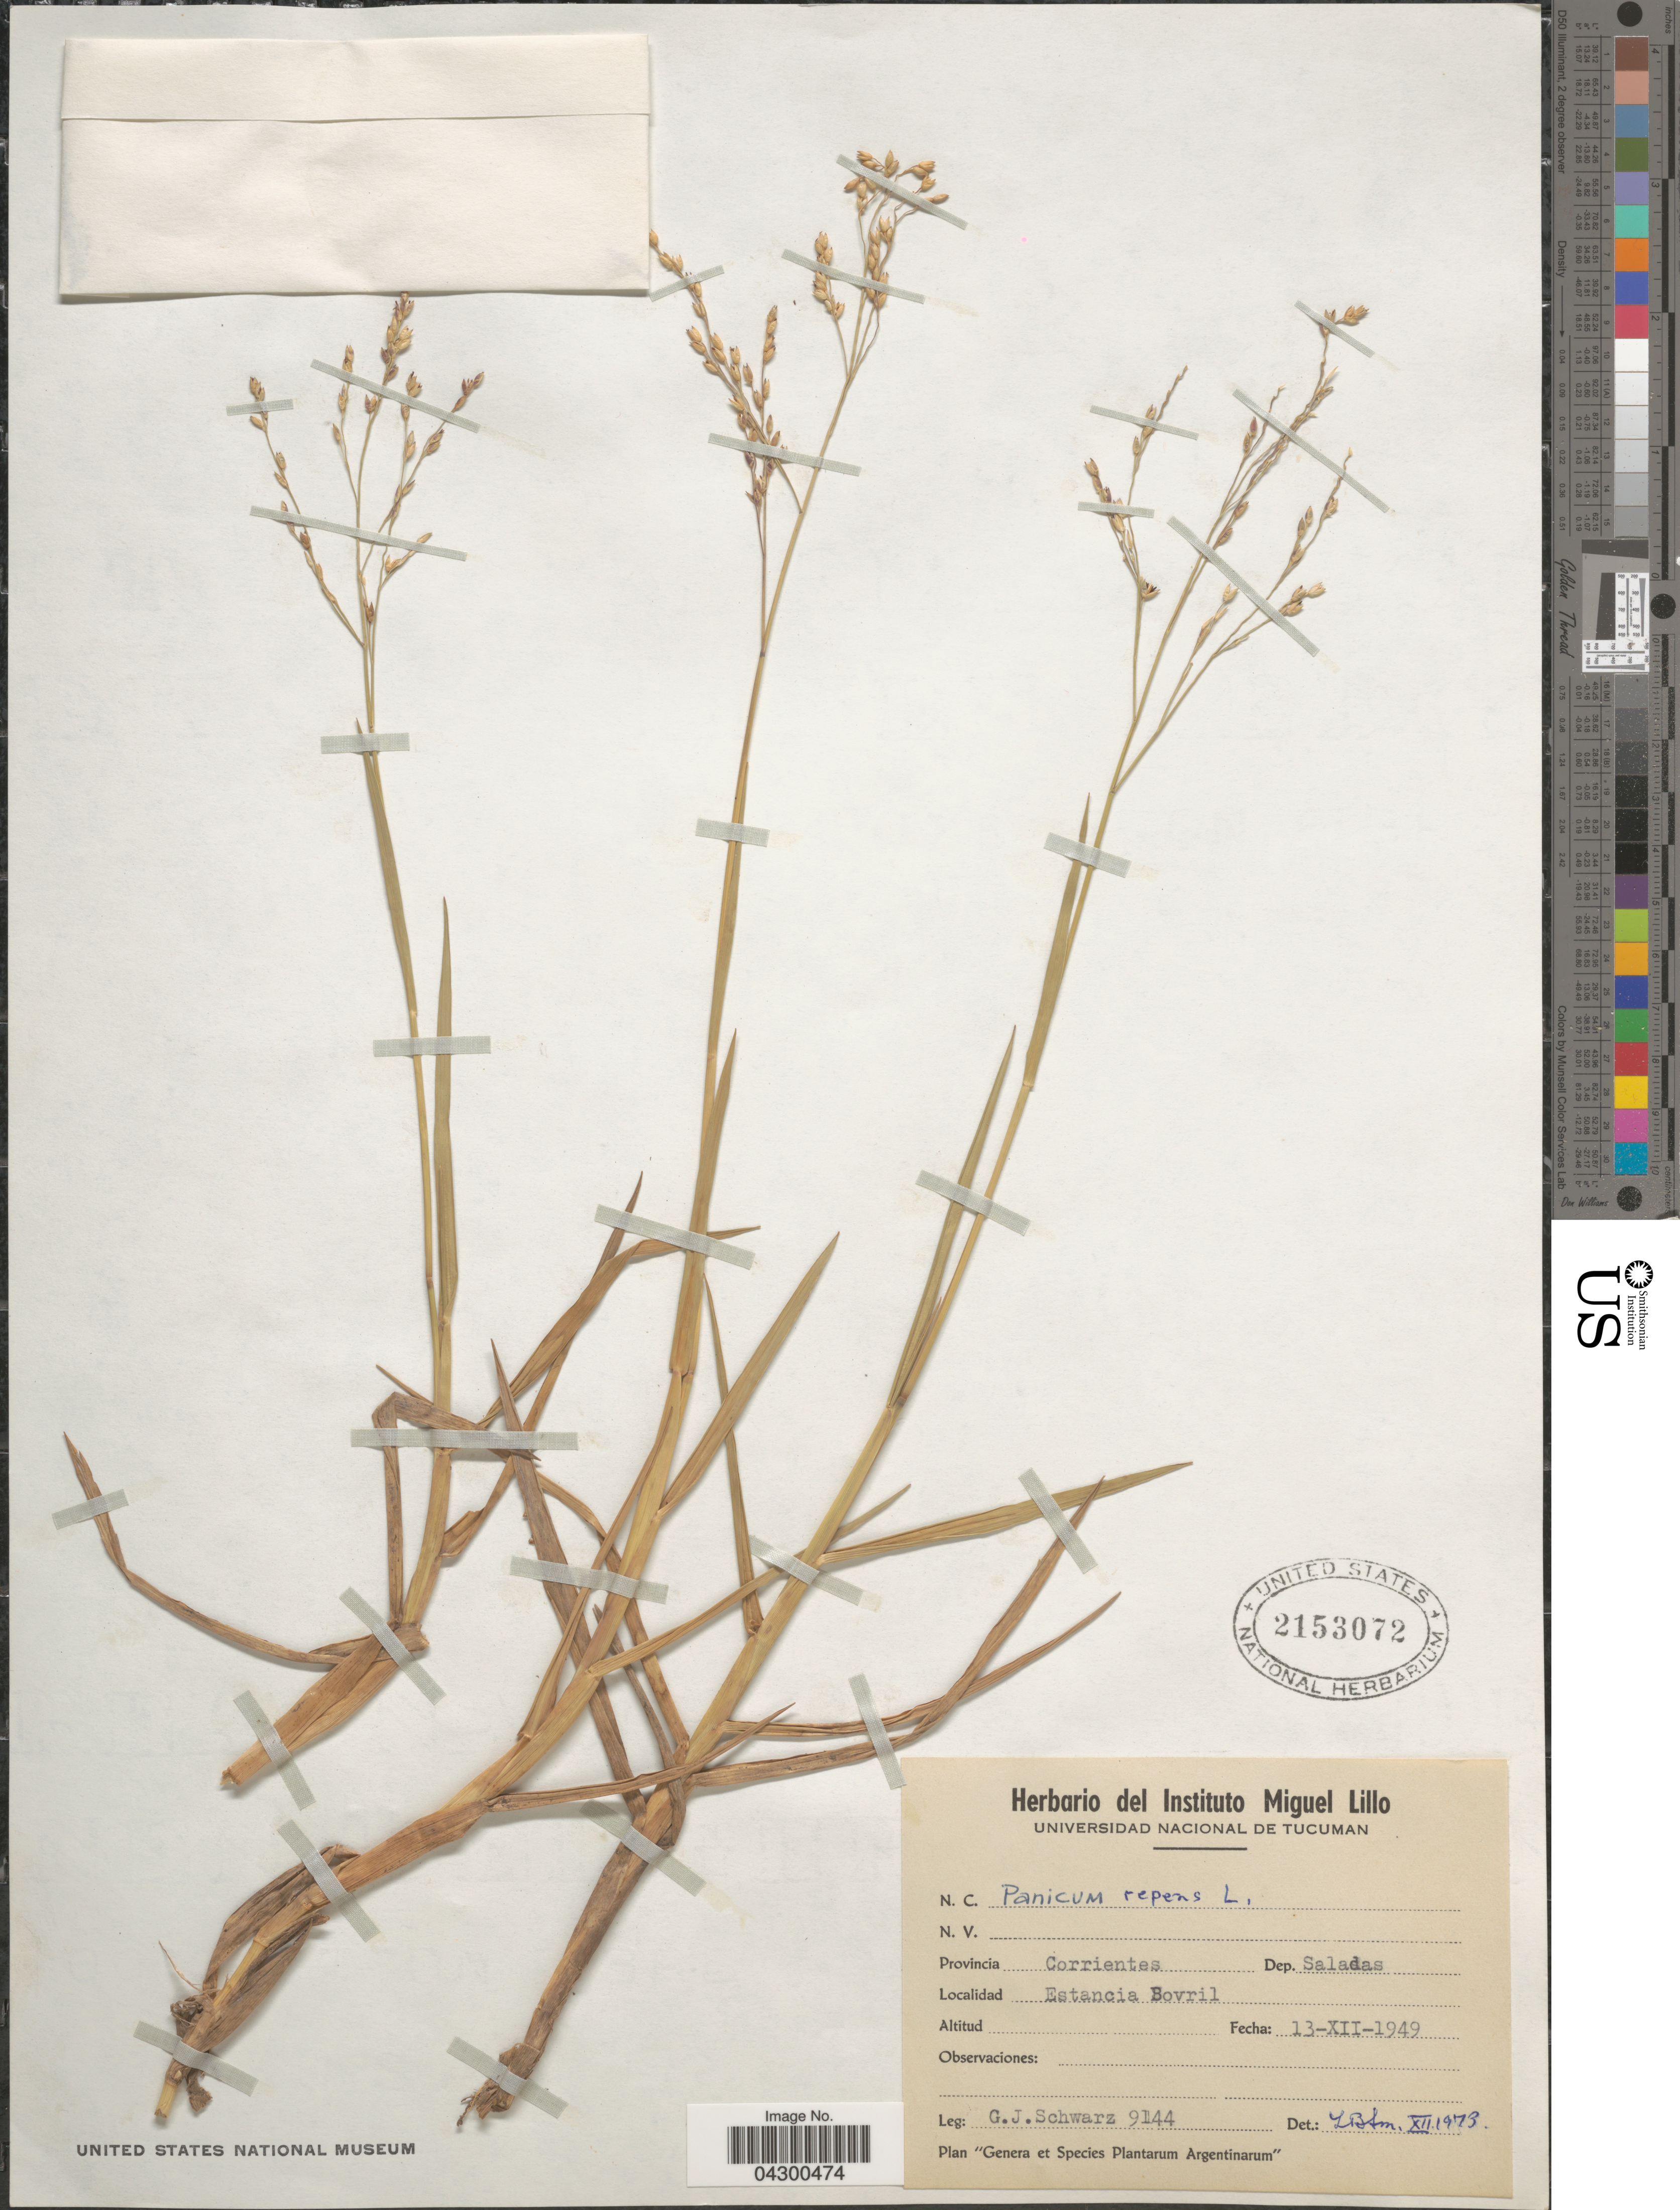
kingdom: Plantae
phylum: Tracheophyta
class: Liliopsida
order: Poales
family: Poaceae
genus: Panicum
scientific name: Panicum repens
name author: L.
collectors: G. J. Schwarz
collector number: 9144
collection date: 1949-12-13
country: Argentina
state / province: Corrientes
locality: Dep. Saladas. Estancia Bovril.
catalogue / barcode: US 2153072